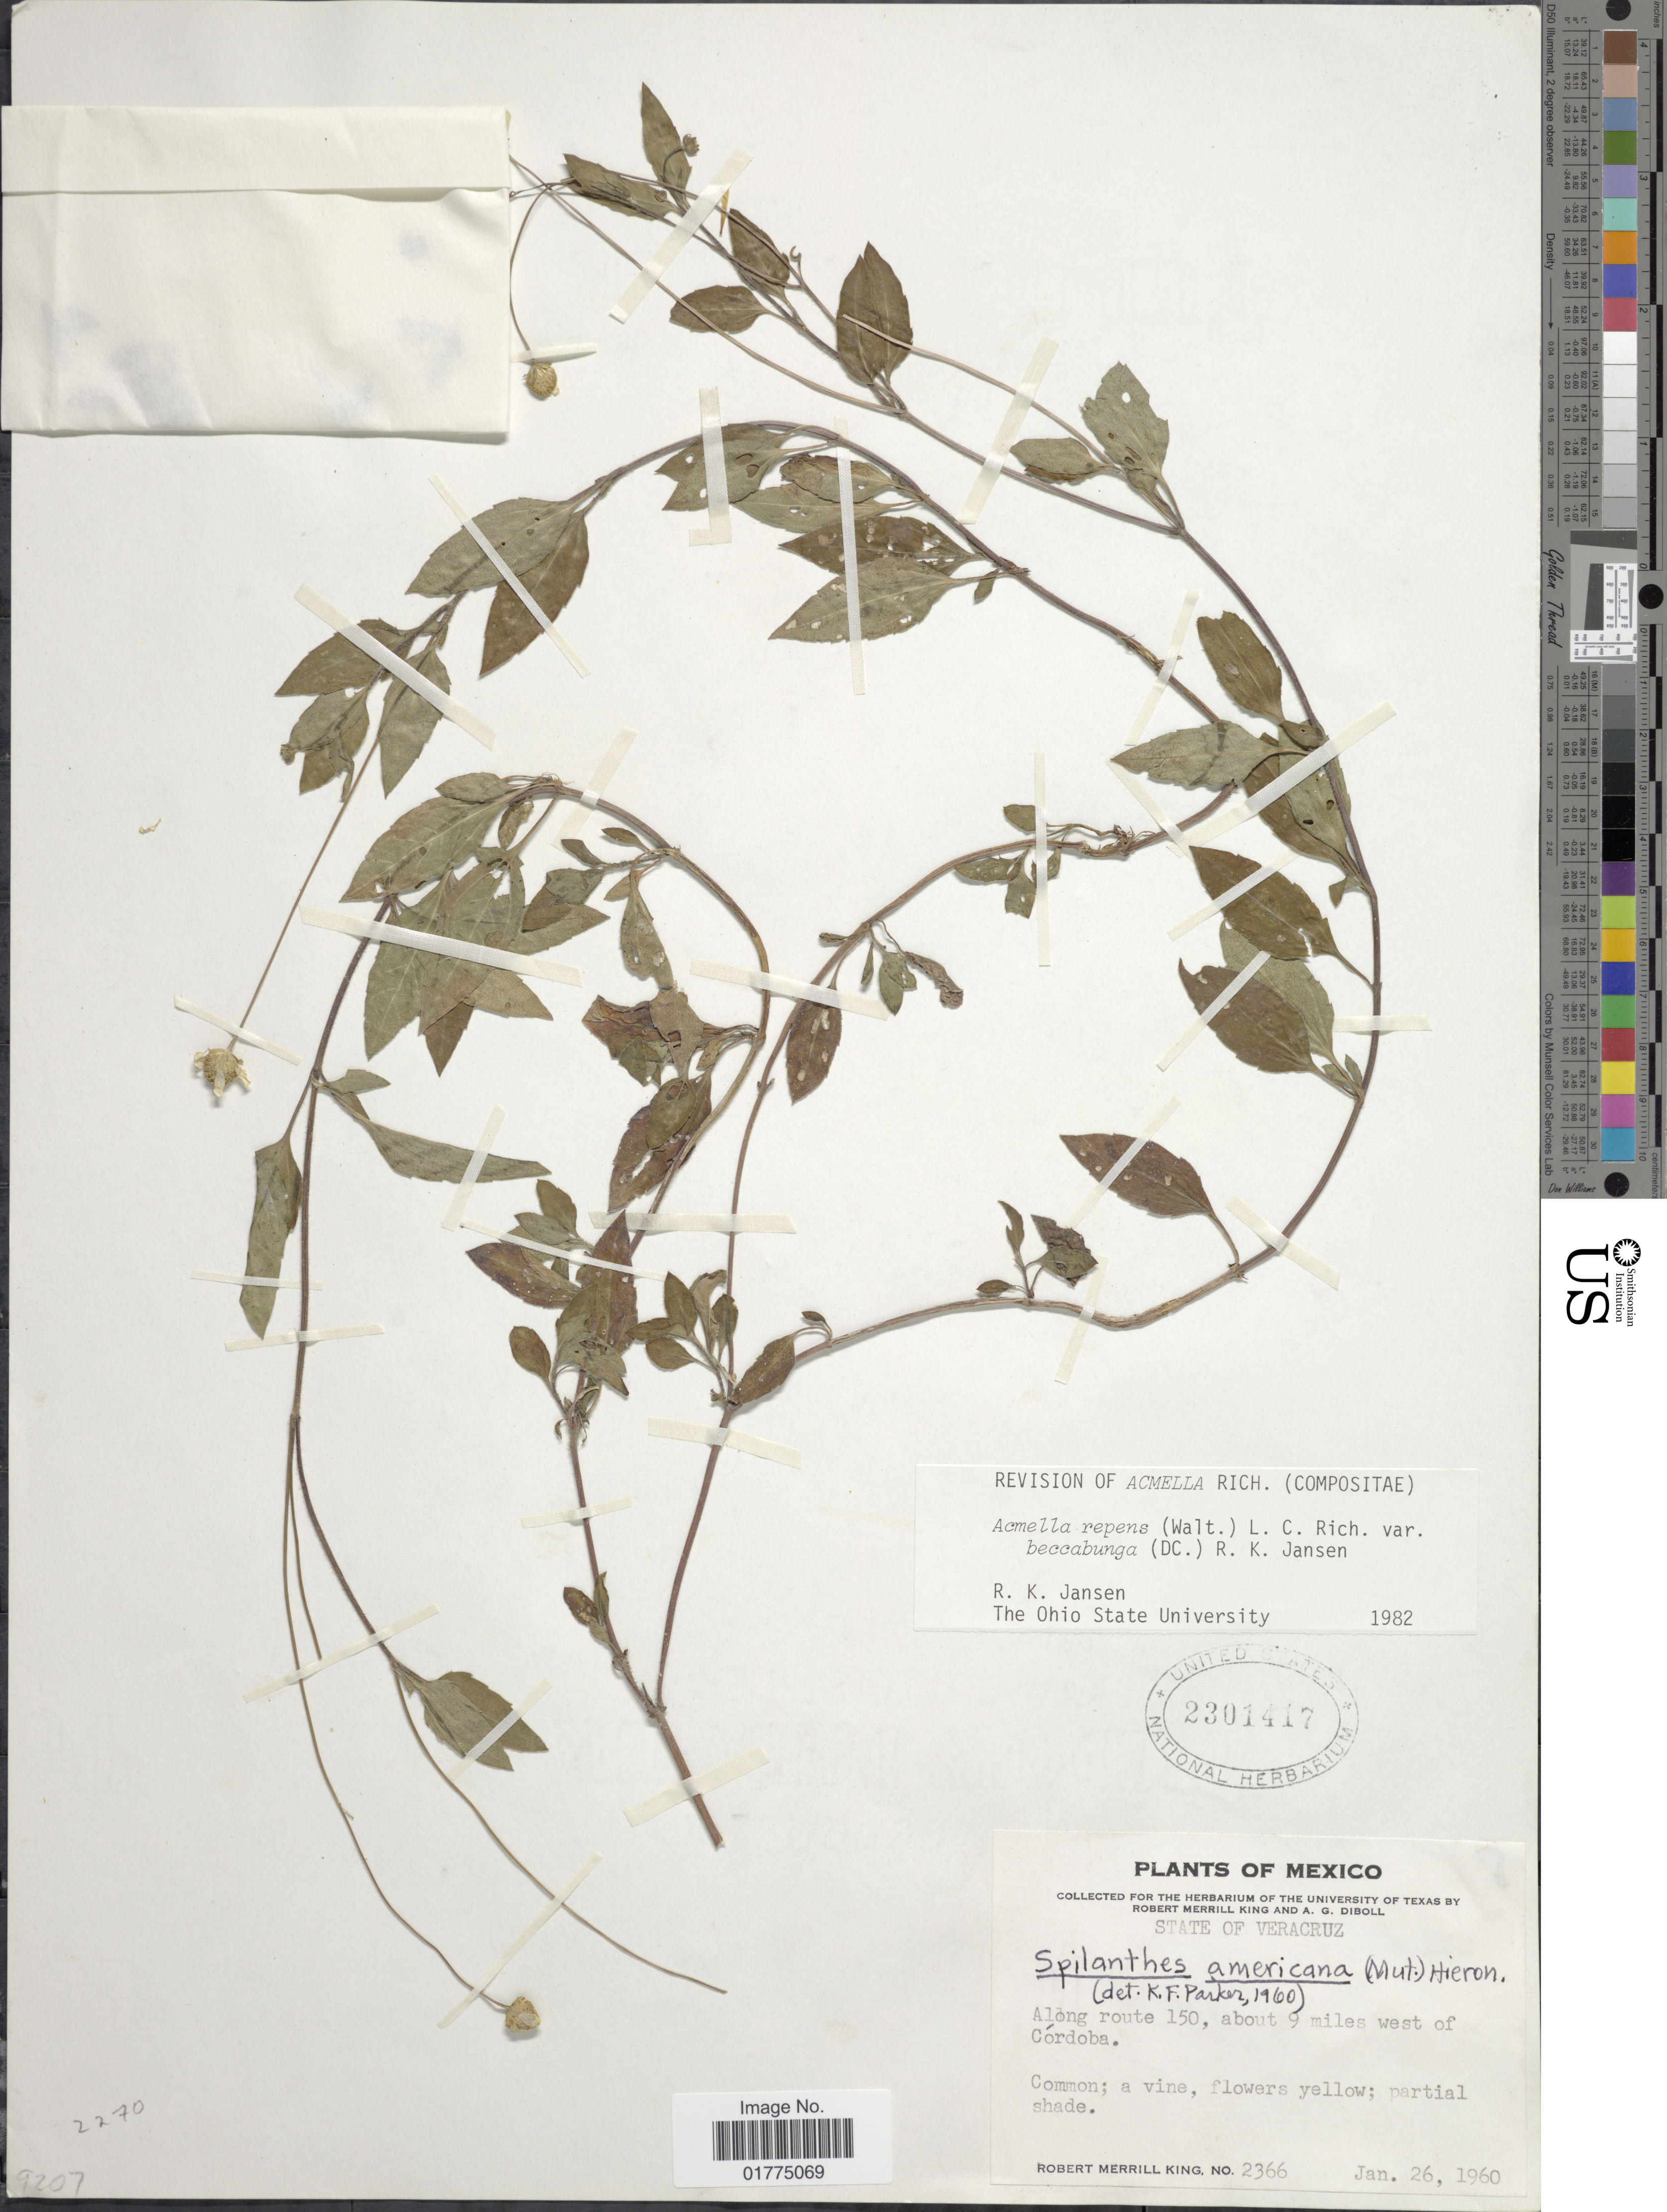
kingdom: Plantae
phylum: Tracheophyta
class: Magnoliopsida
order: Asterales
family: Asteraceae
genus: Acmella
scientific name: Acmella repens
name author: (Walter) Rich.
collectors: R. M. King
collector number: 2366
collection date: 1960-01-26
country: Mexico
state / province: Veracruz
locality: State of Veracruz. Along route 150, about 9 miles west of Córdoba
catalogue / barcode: US 2301417